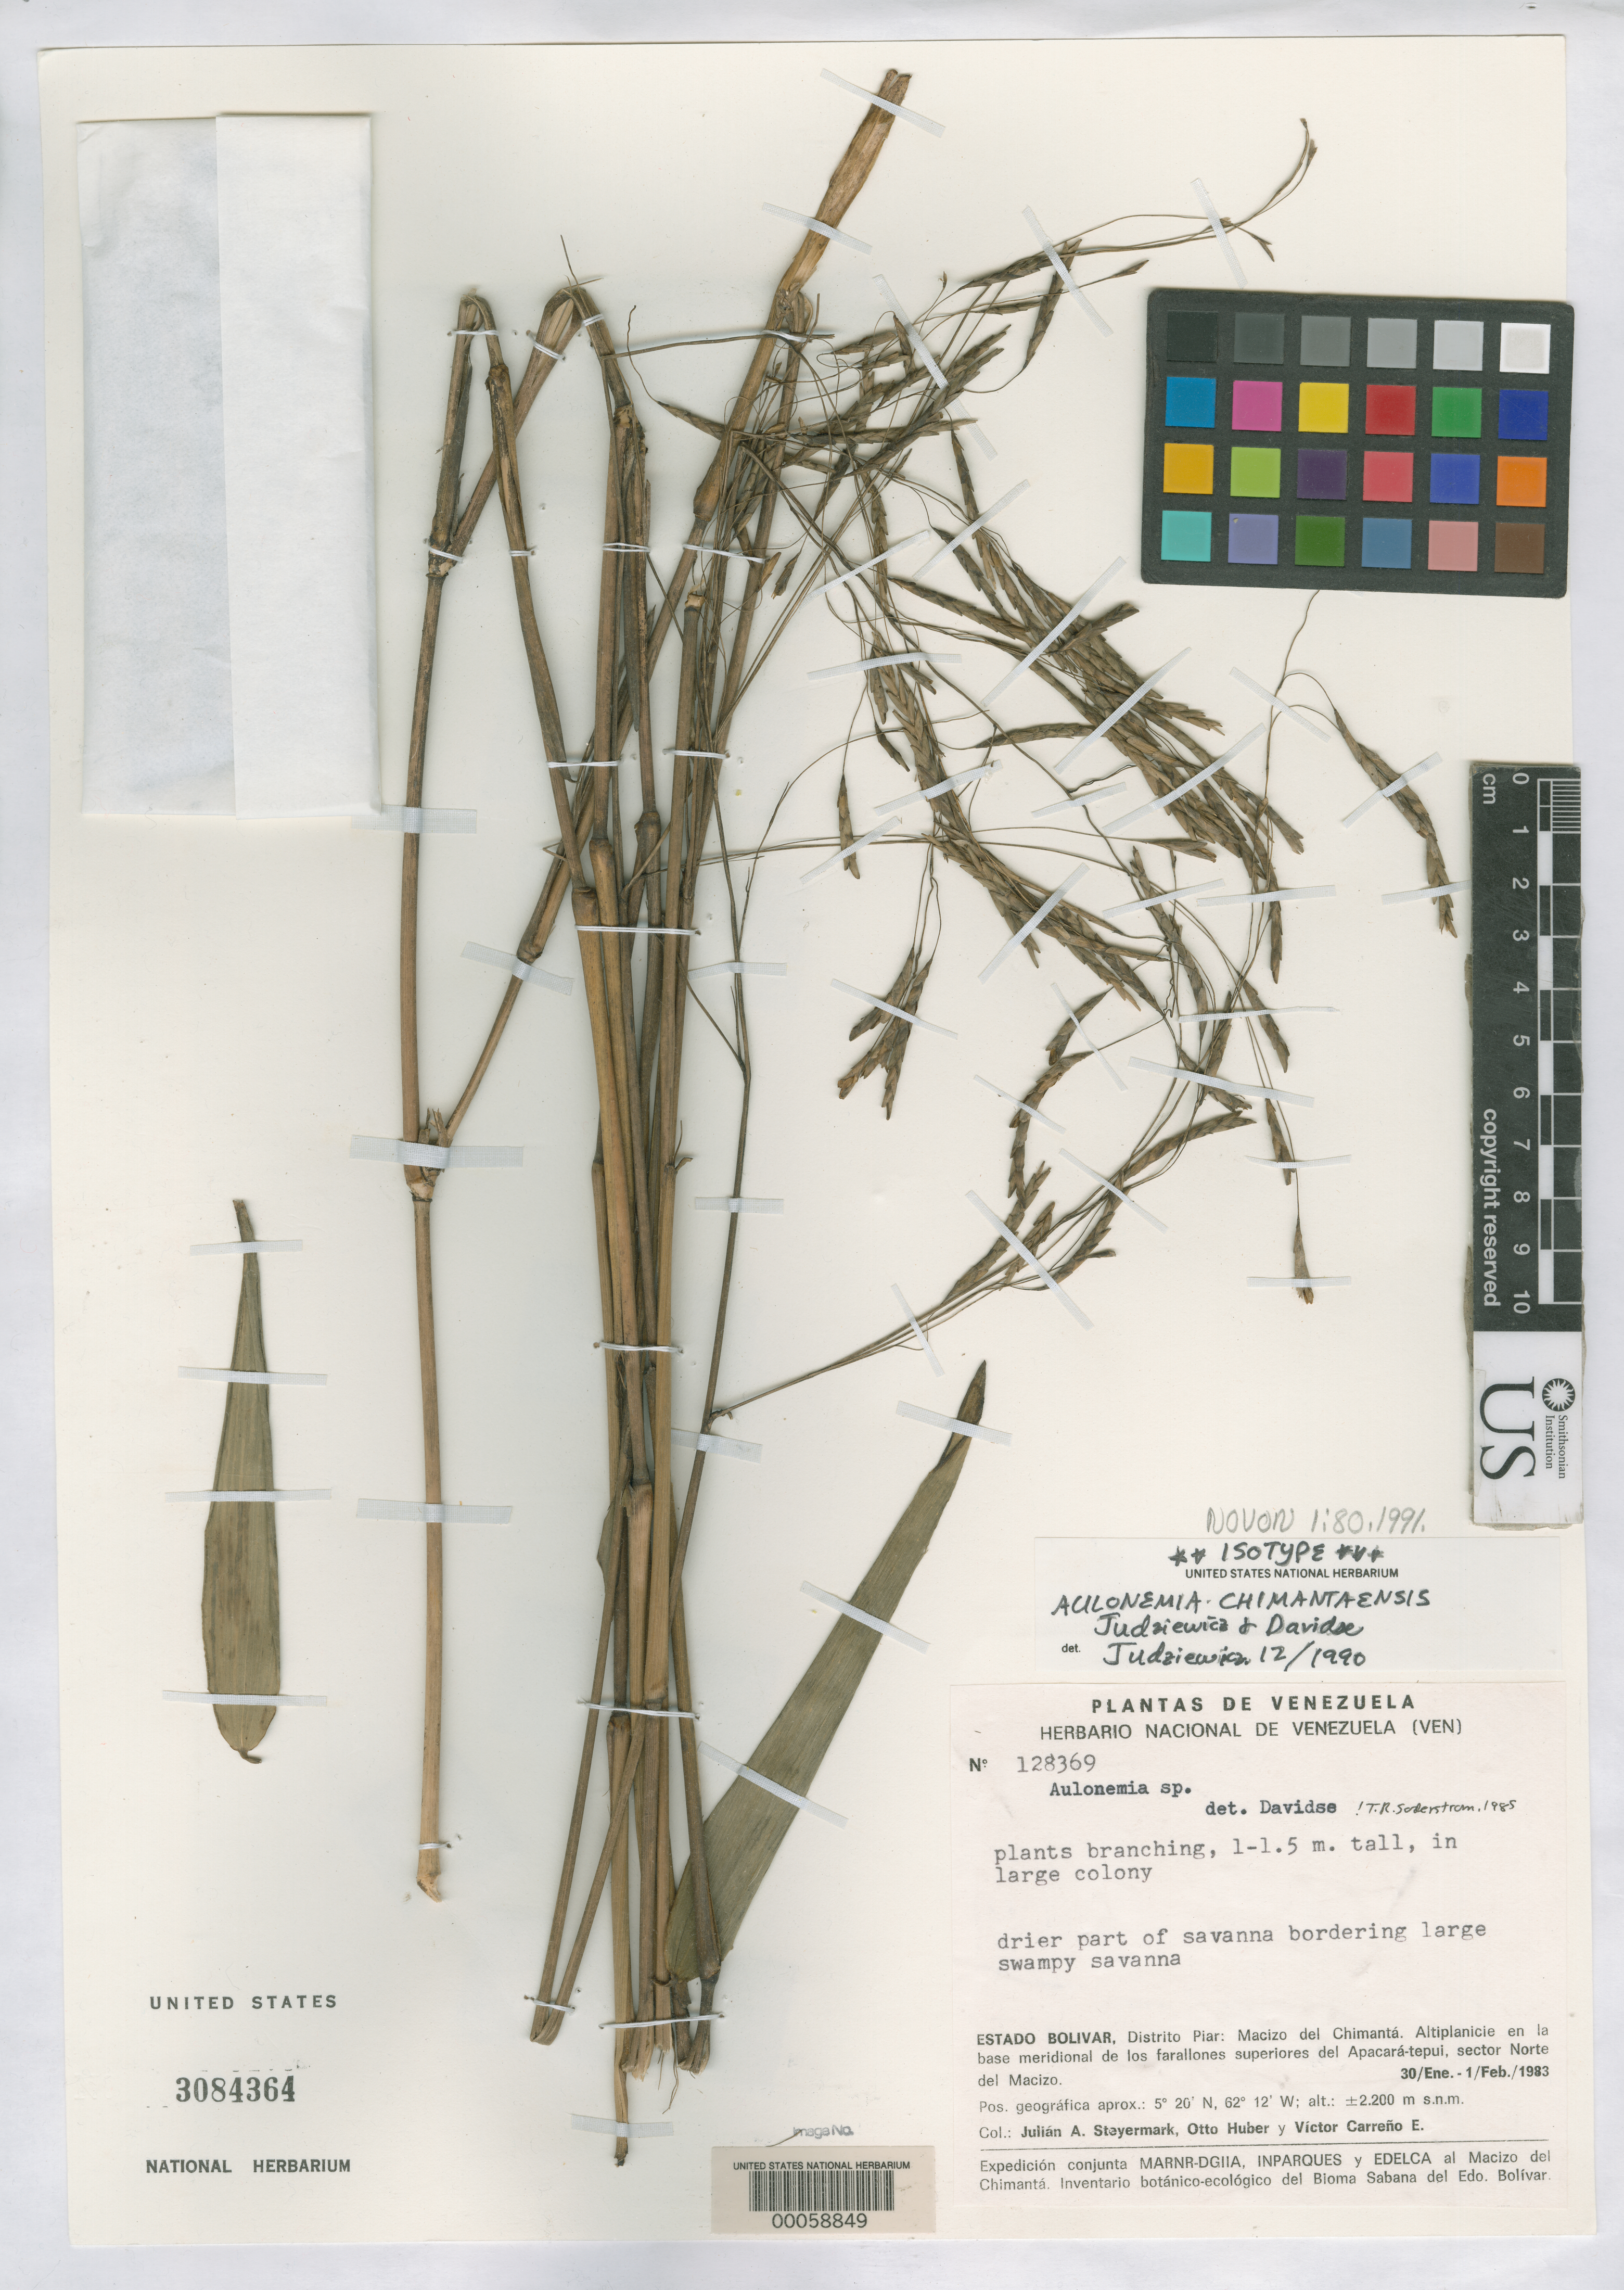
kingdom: Plantae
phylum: Tracheophyta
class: Liliopsida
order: Poales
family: Poaceae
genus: Aulonemia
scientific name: Aulonemia chimantaensis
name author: Judz. & Davidse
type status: Isotype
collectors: J. Steyermark, O. Huber & V. Carreño E.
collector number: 128369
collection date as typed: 30 Jan 1983 to 01 Feb 1983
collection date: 1983-01-30/1983-02-01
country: Venezuela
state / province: Bolivar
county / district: Piar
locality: Macizo del Chimanta, plateau at southern base, upper cliffs of Apacara-Tepui, n sector of Macizo.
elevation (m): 2200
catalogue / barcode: US 3084364